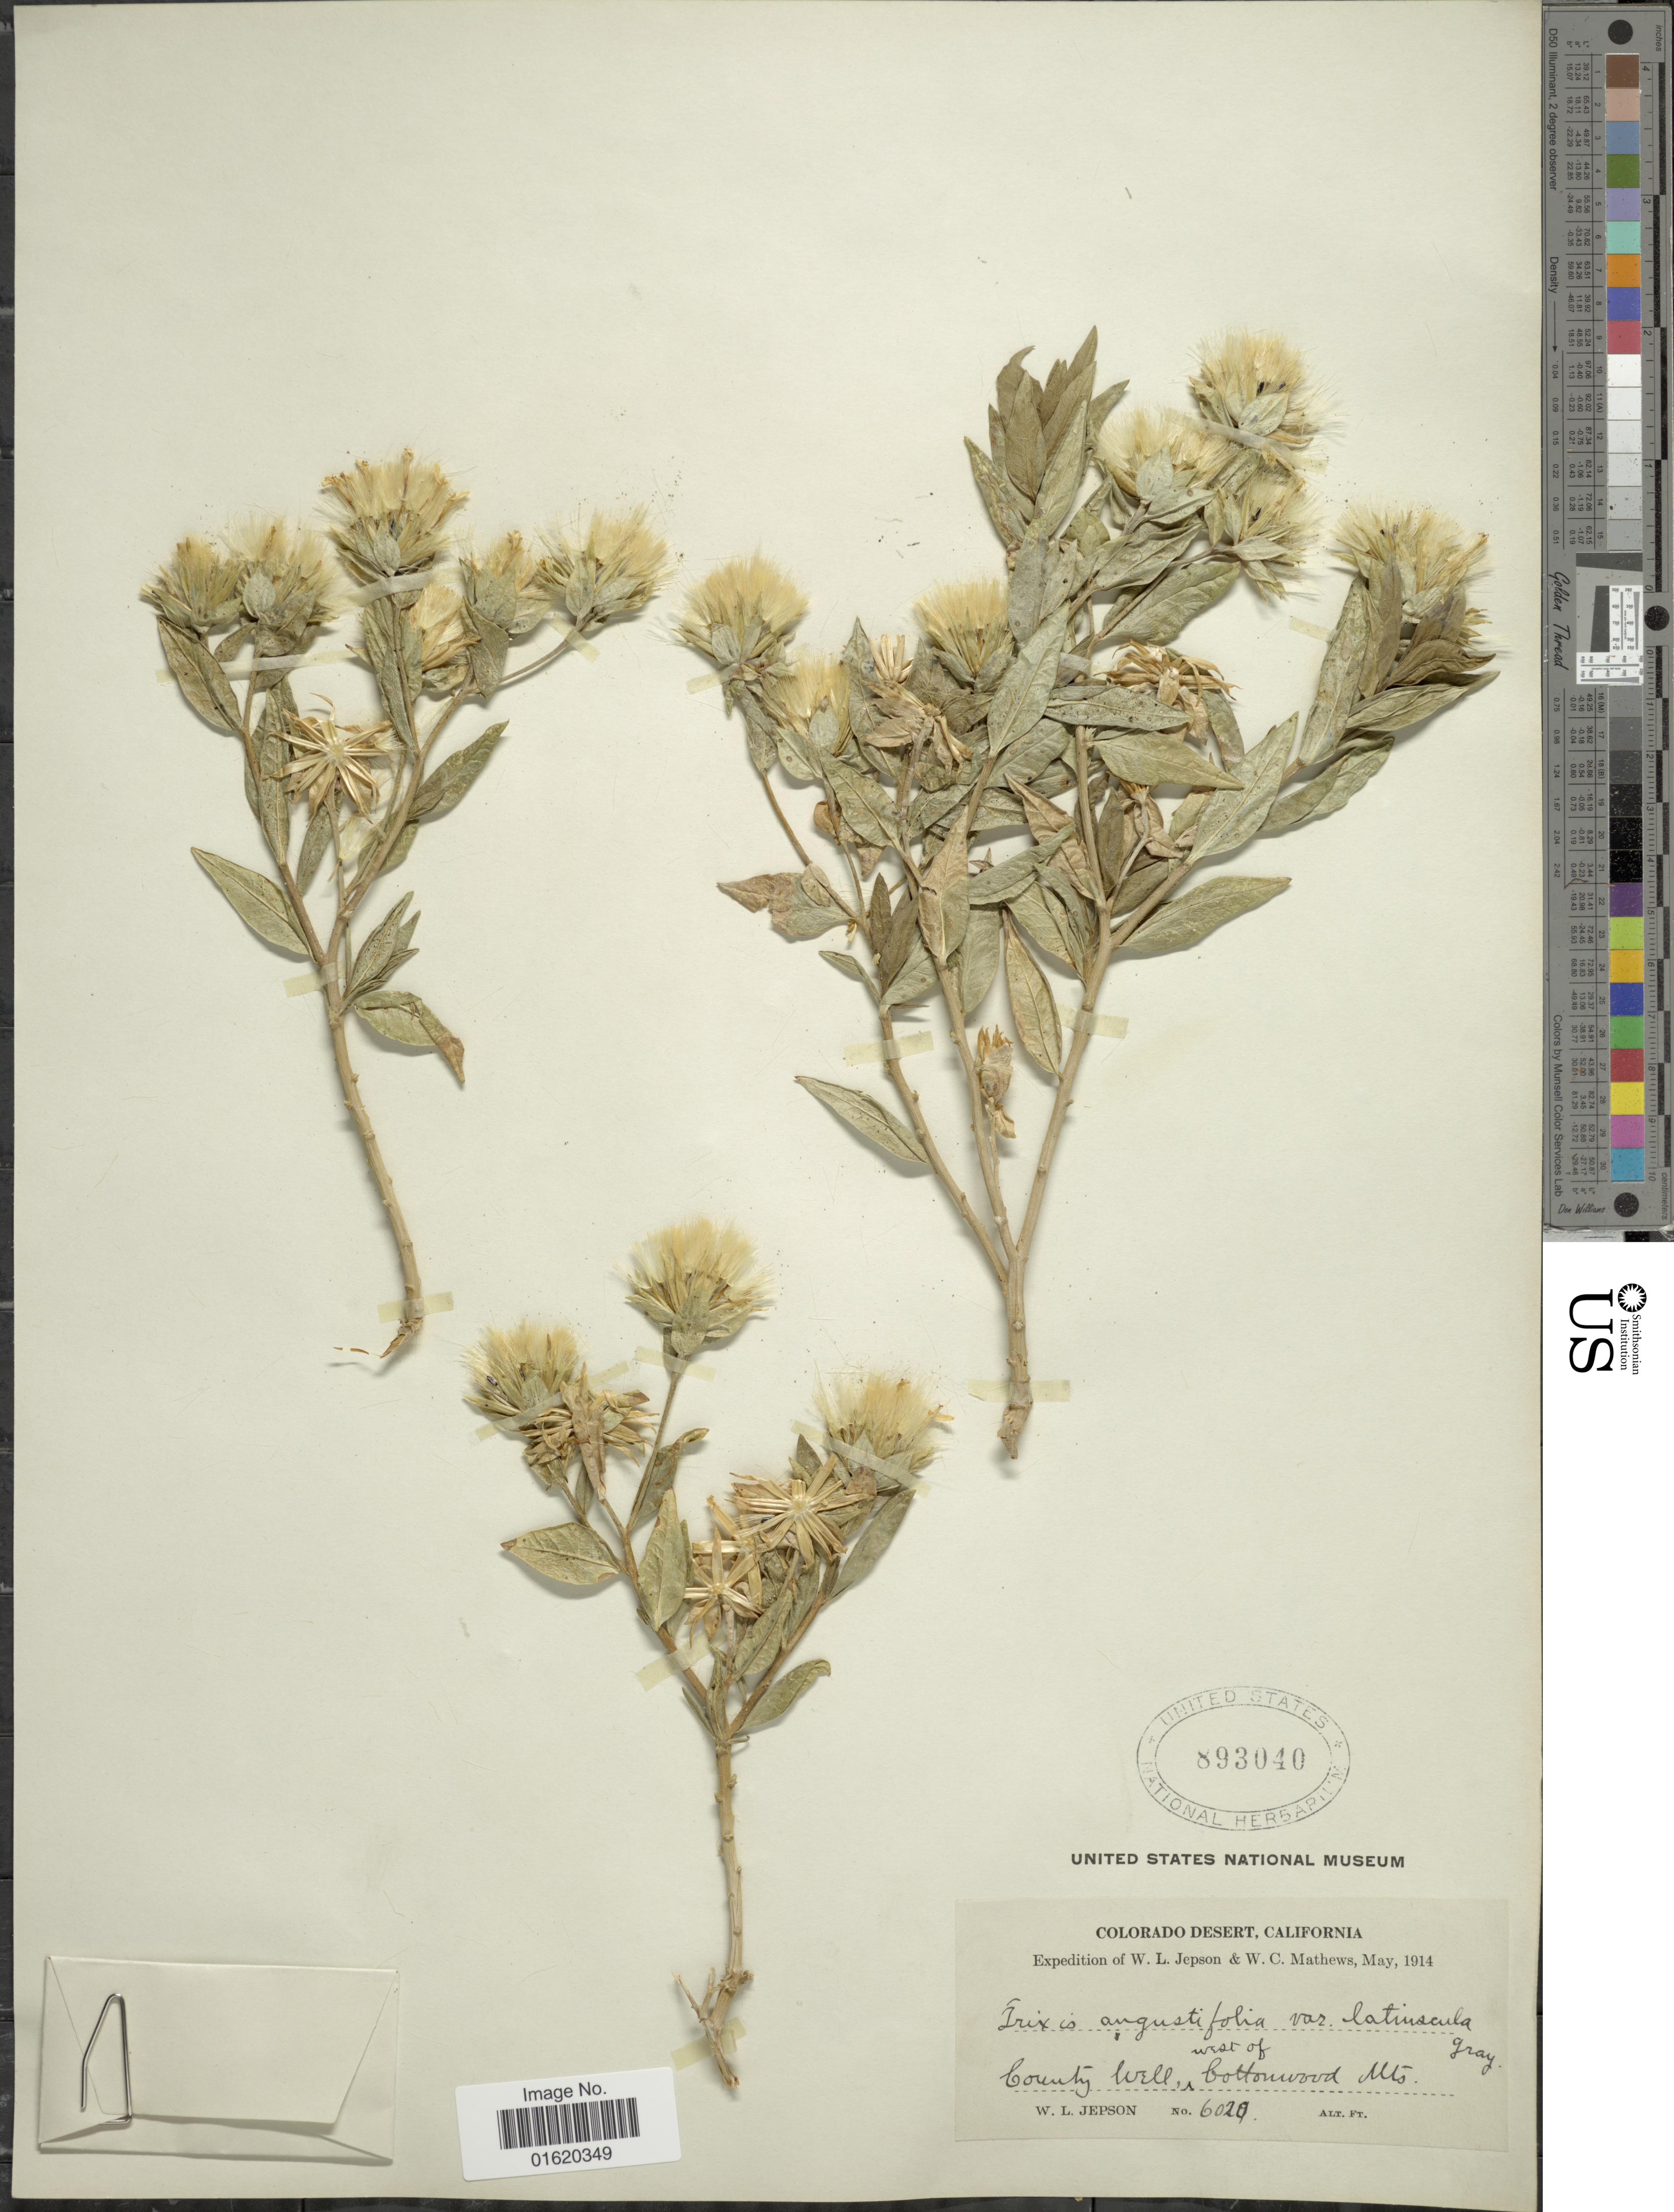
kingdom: Plantae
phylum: Tracheophyta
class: Magnoliopsida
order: Asterales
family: Asteraceae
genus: Trixis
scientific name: Trixis californica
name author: Kellogg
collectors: W. L. Jepson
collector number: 6020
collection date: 1914-05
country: United States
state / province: California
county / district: Imperial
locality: Colorado Desert, County Well, west of Cottonwood Mts.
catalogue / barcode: US 893040